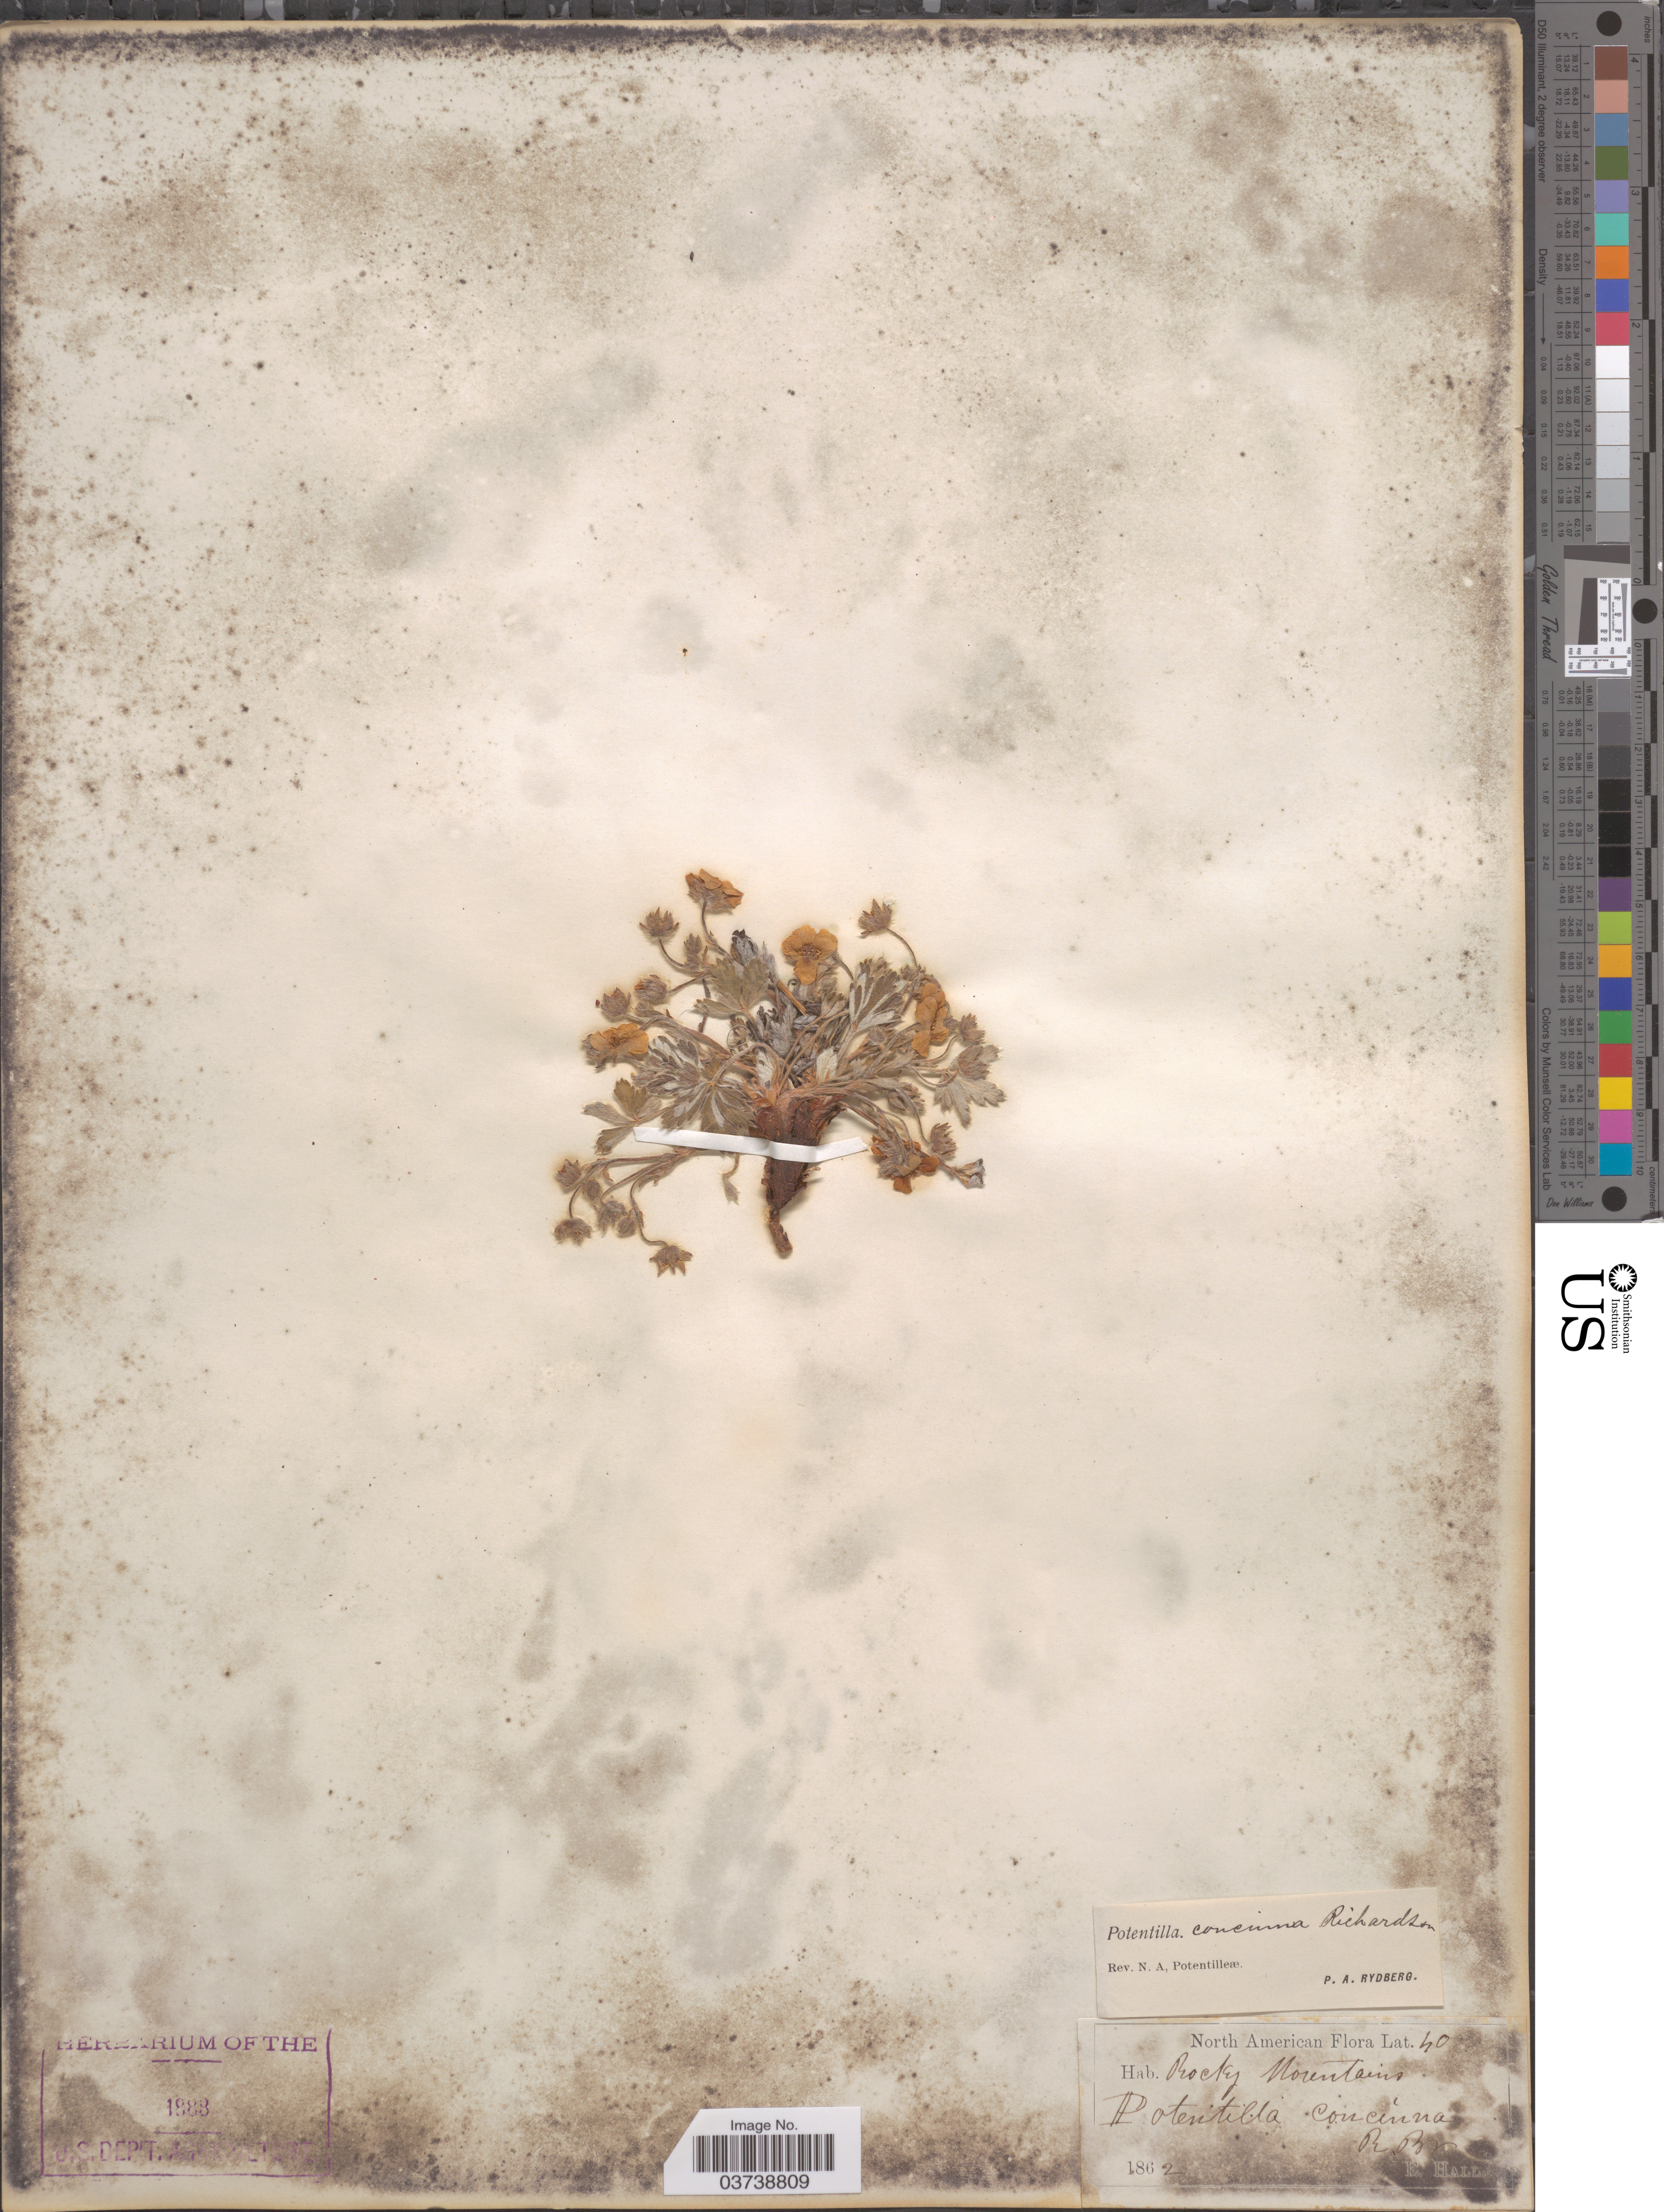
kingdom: Plantae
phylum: Tracheophyta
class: Magnoliopsida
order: Rosales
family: Rosaceae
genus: Potentilla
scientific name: Potentilla concinna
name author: Richardson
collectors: E. Hall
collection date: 1862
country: United States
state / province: Colorado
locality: Rocky Mountains. North America.